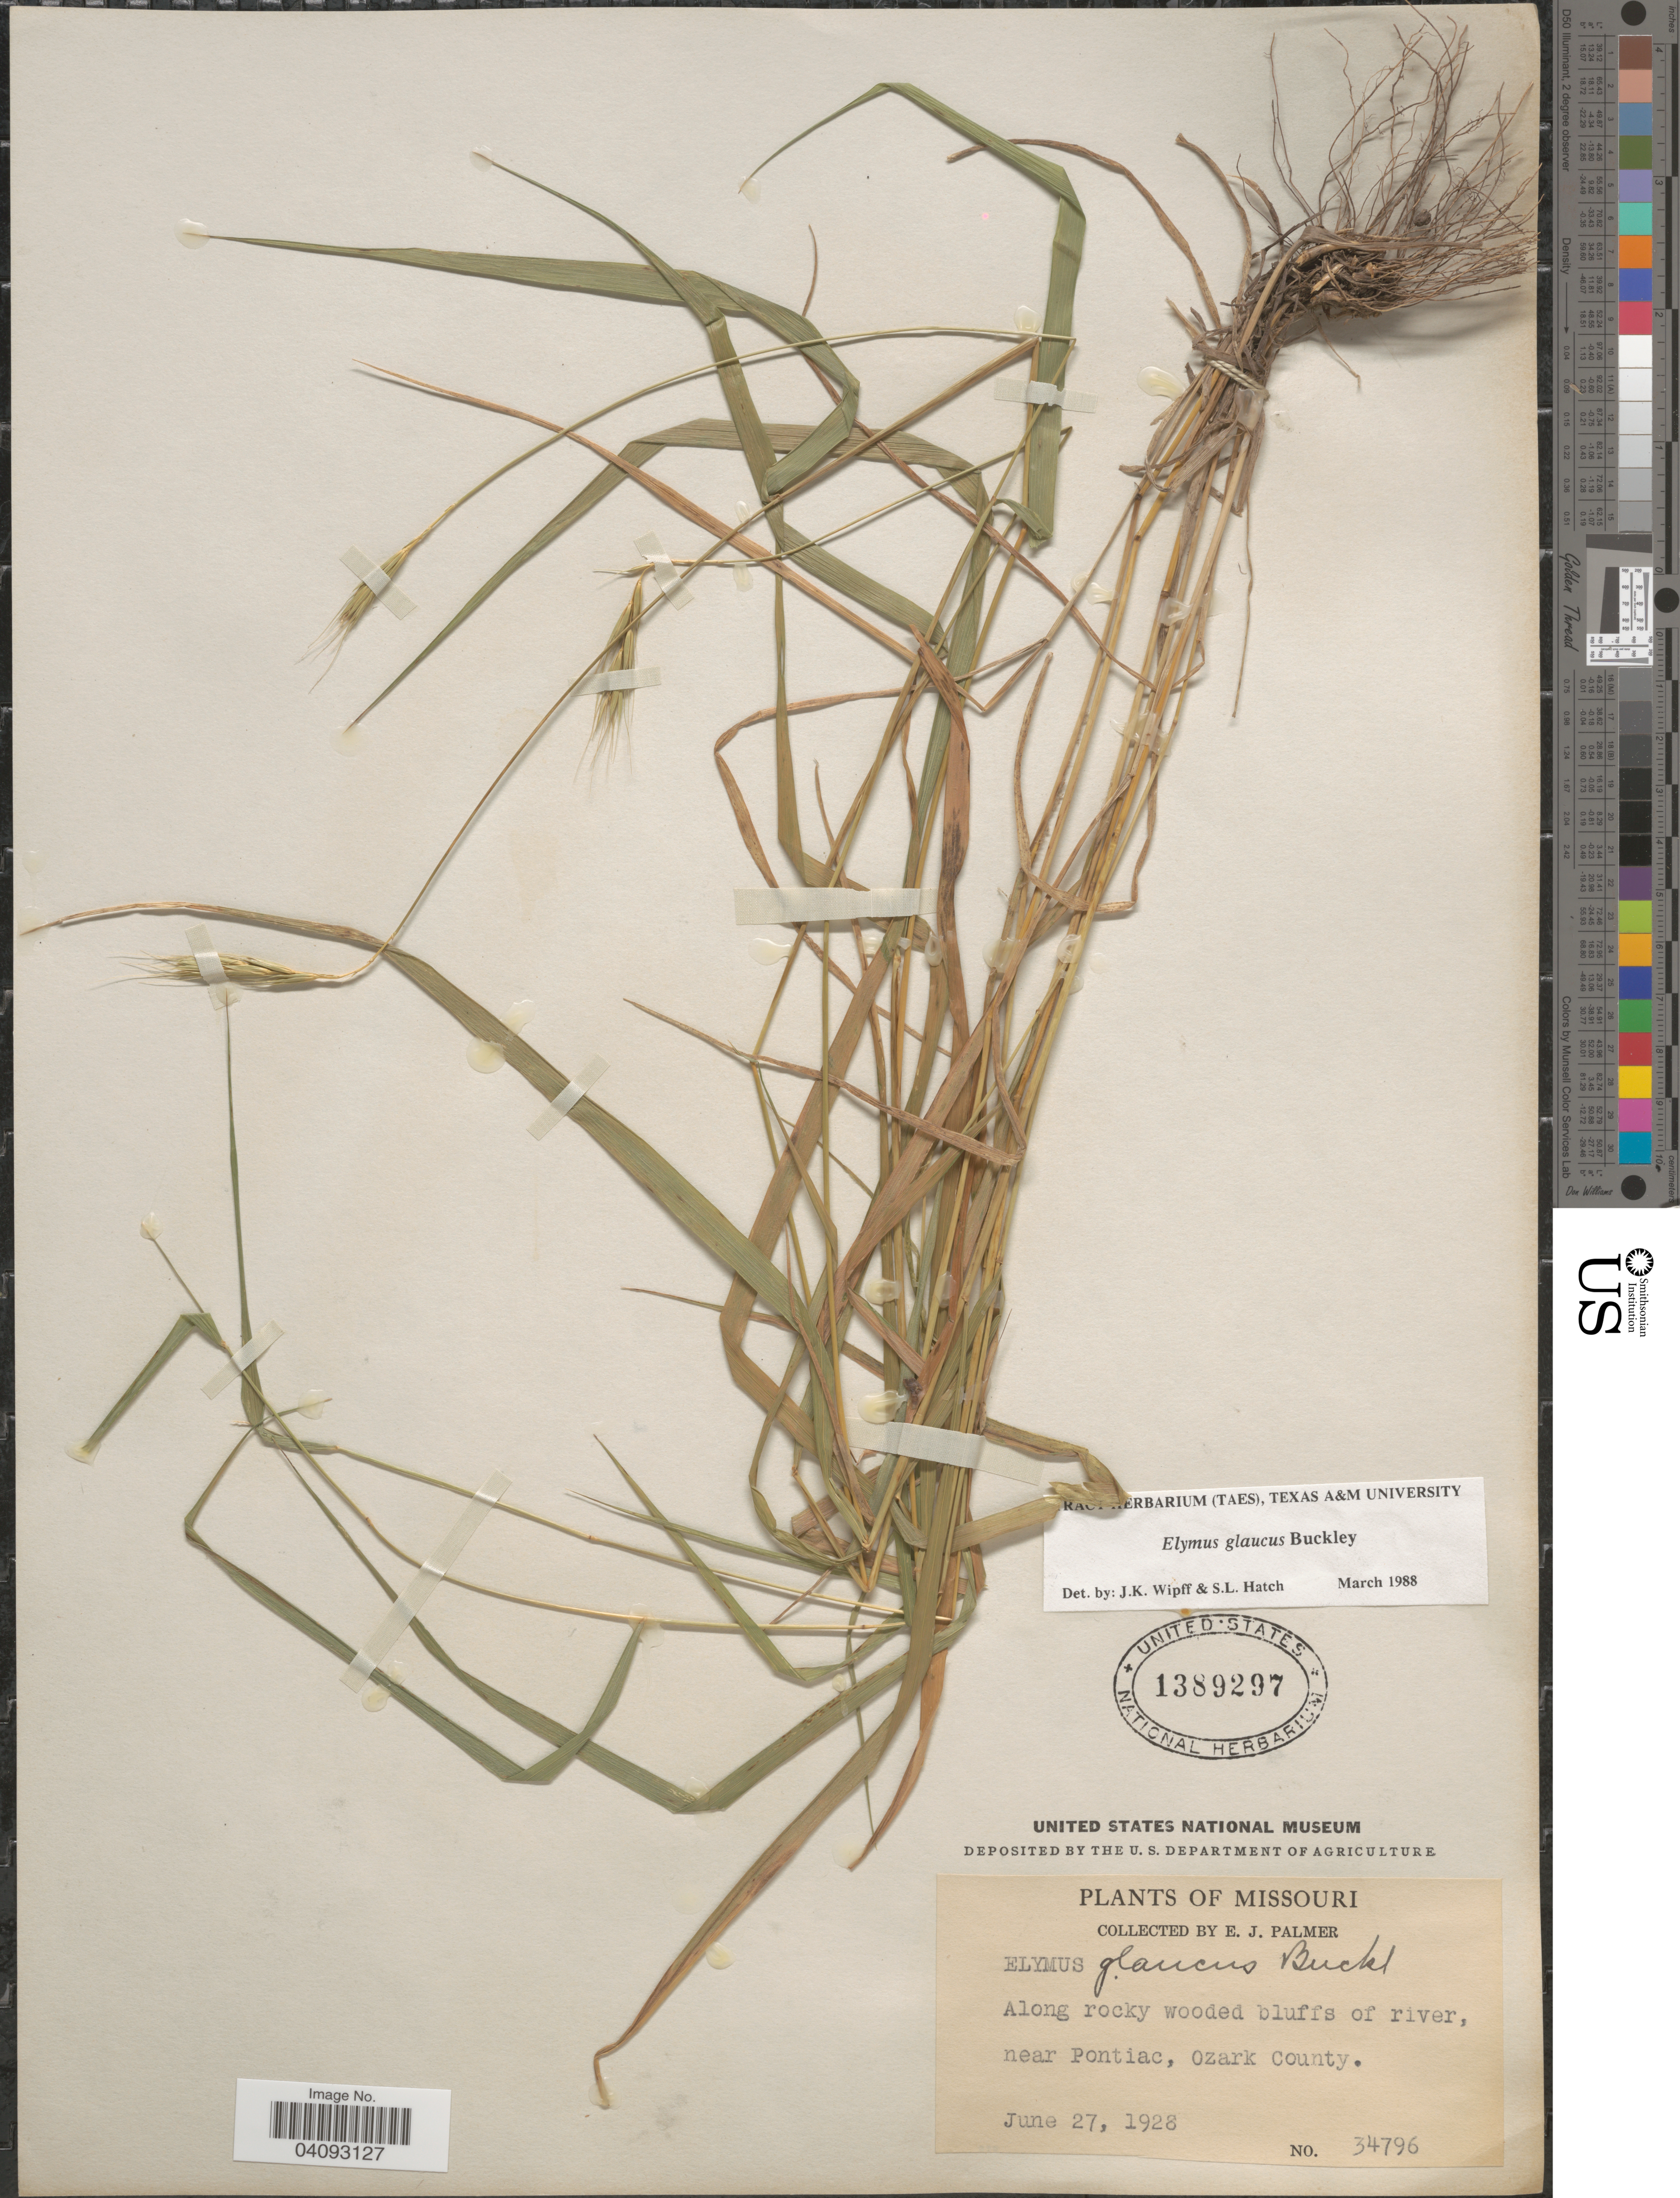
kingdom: Plantae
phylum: Tracheophyta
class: Liliopsida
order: Poales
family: Poaceae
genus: Elymus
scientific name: Elymus glaucus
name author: Buckley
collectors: E. J. Palmer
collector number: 34796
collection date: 1928-06-27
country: United States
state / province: Missouri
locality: Along rocky wooded bluffs of river, near Pontiac, Ozark County.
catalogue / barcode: US 1389297